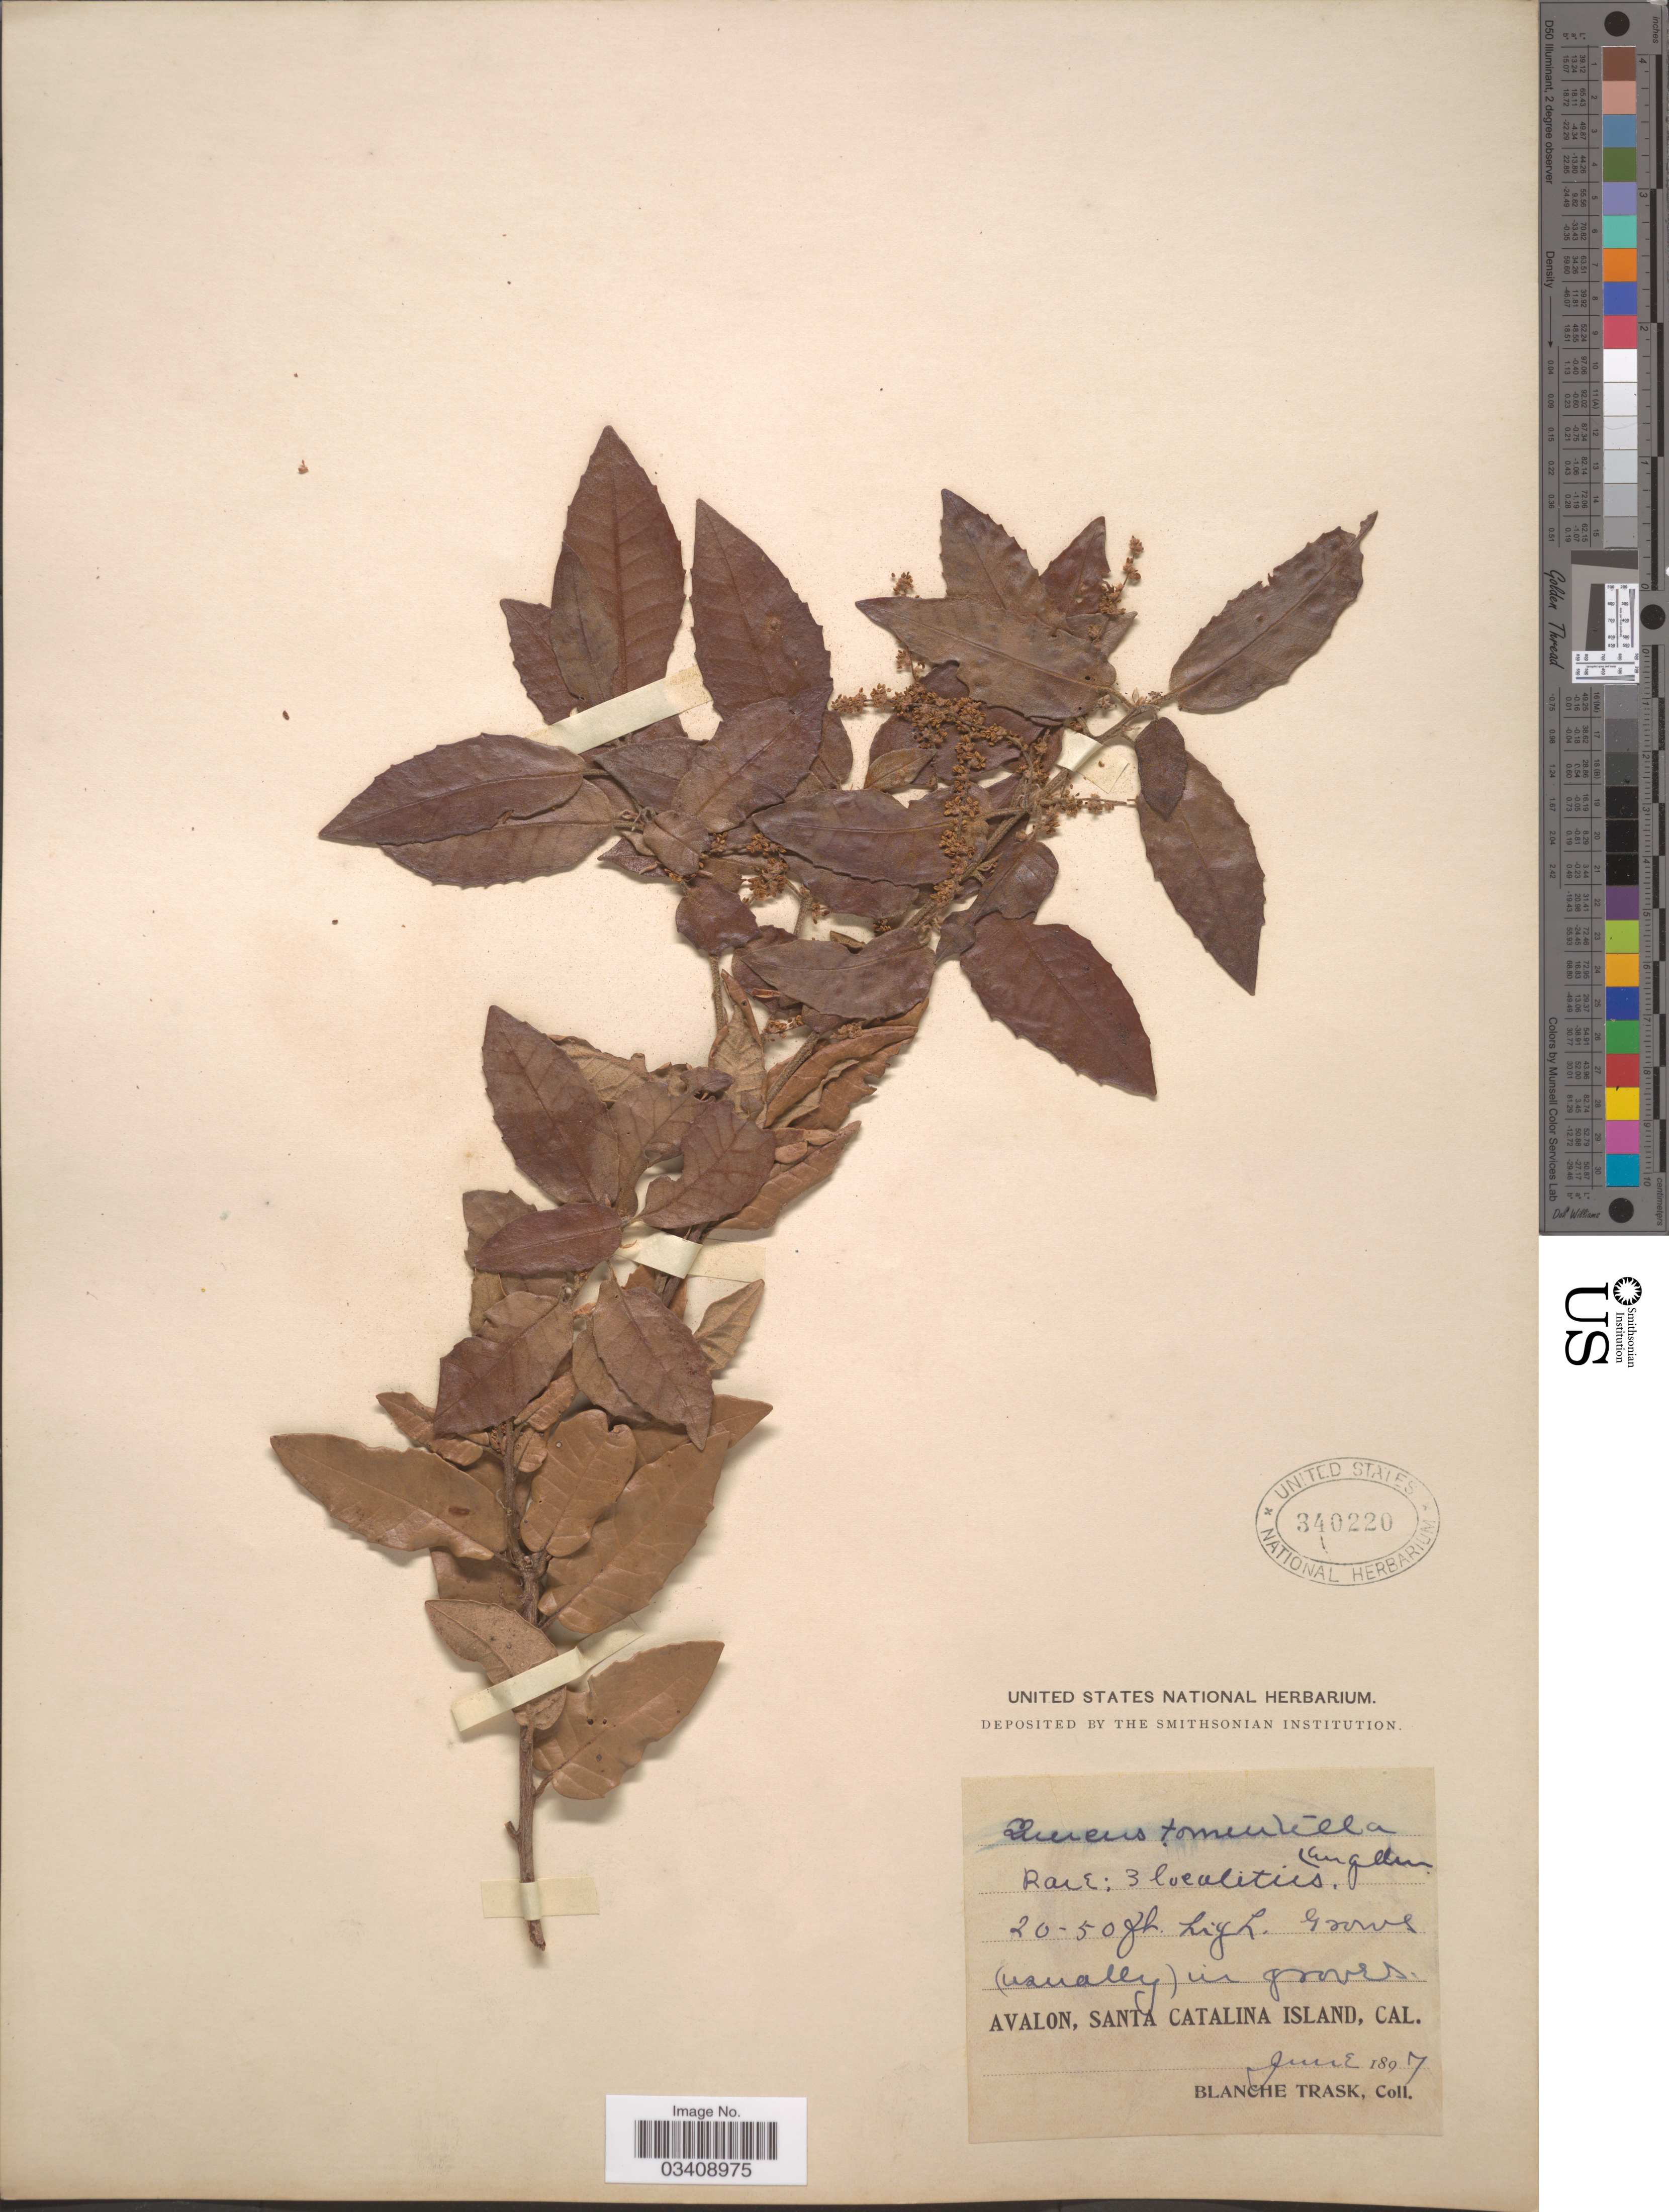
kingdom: Plantae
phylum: Tracheophyta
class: Magnoliopsida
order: Fagales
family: Fagaceae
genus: Quercus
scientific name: Quercus tomentella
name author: Engelm.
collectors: B. Trask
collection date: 1897-06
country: United States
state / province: California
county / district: Los Angeles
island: Santa Catalina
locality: Avalon, Santa Catalina Island.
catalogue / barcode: US 340220